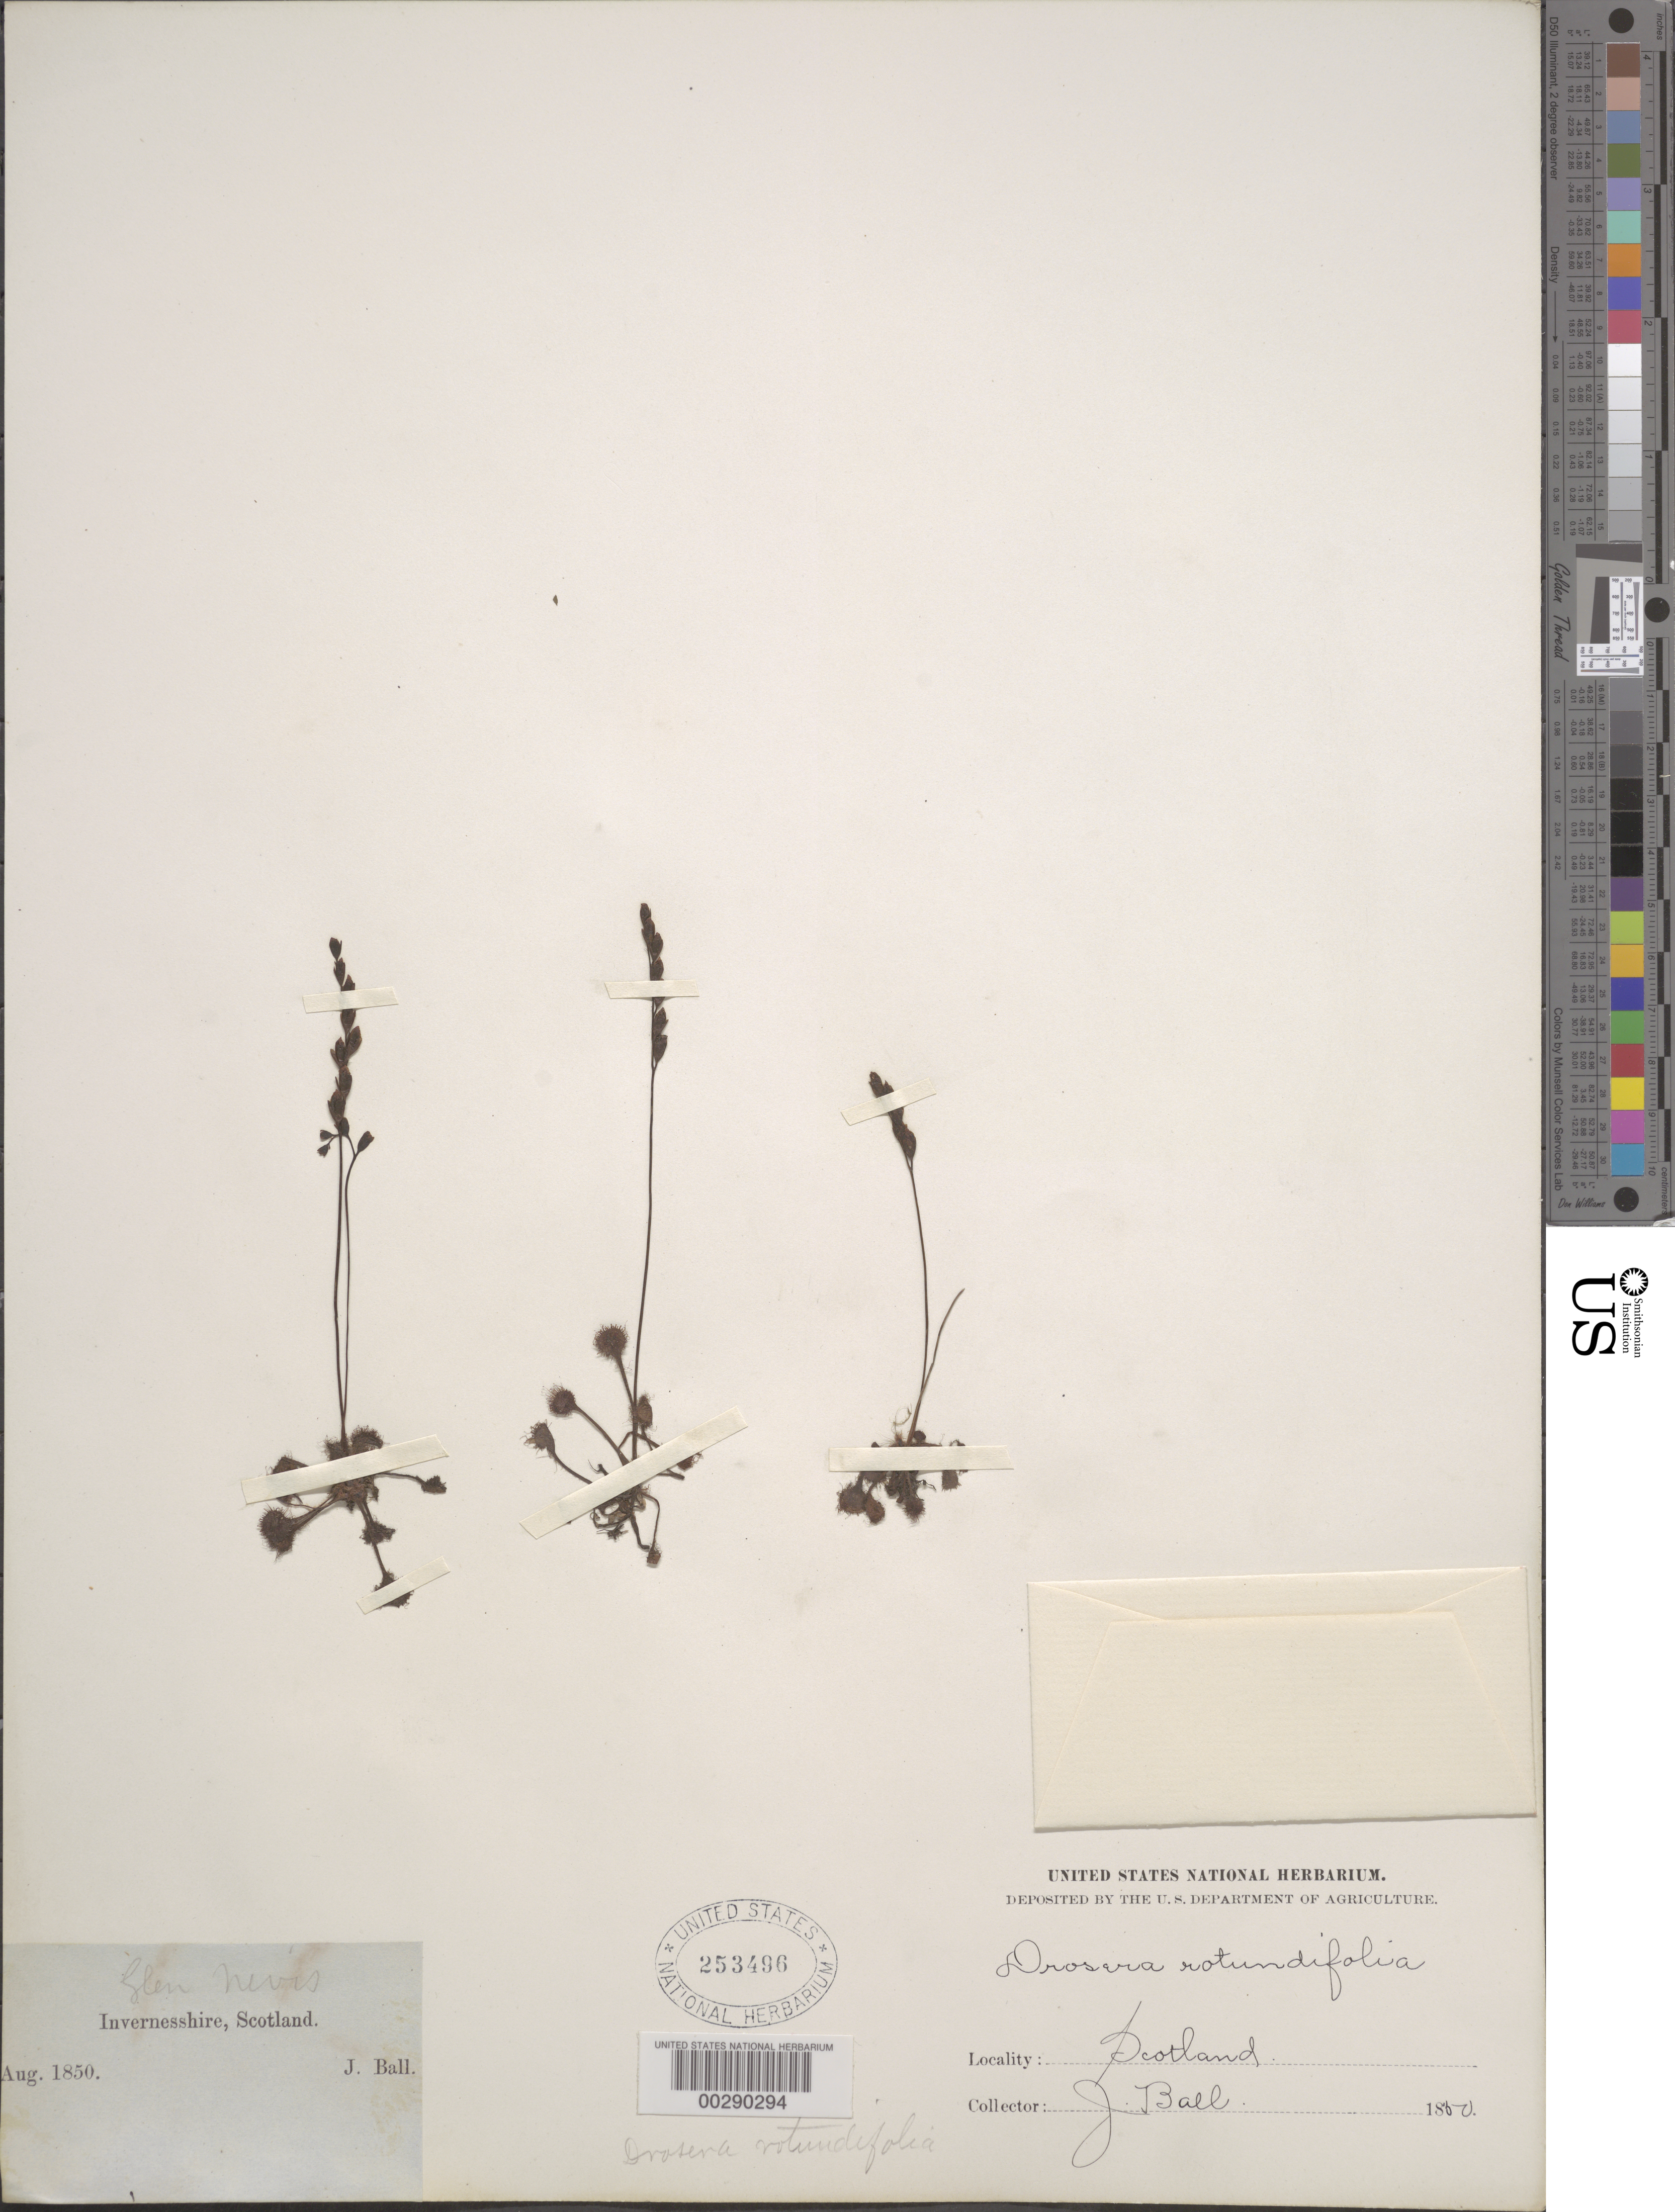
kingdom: Plantae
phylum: Tracheophyta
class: Magnoliopsida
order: Caryophyllales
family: Droseraceae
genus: Drosera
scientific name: Drosera rotundifolia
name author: L.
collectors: J. Ball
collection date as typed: Aug 1850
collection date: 1850-08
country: United Kingdom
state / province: Scotland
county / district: Highland ?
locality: Glen nevis. [in former county of inverness]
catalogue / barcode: US 253496